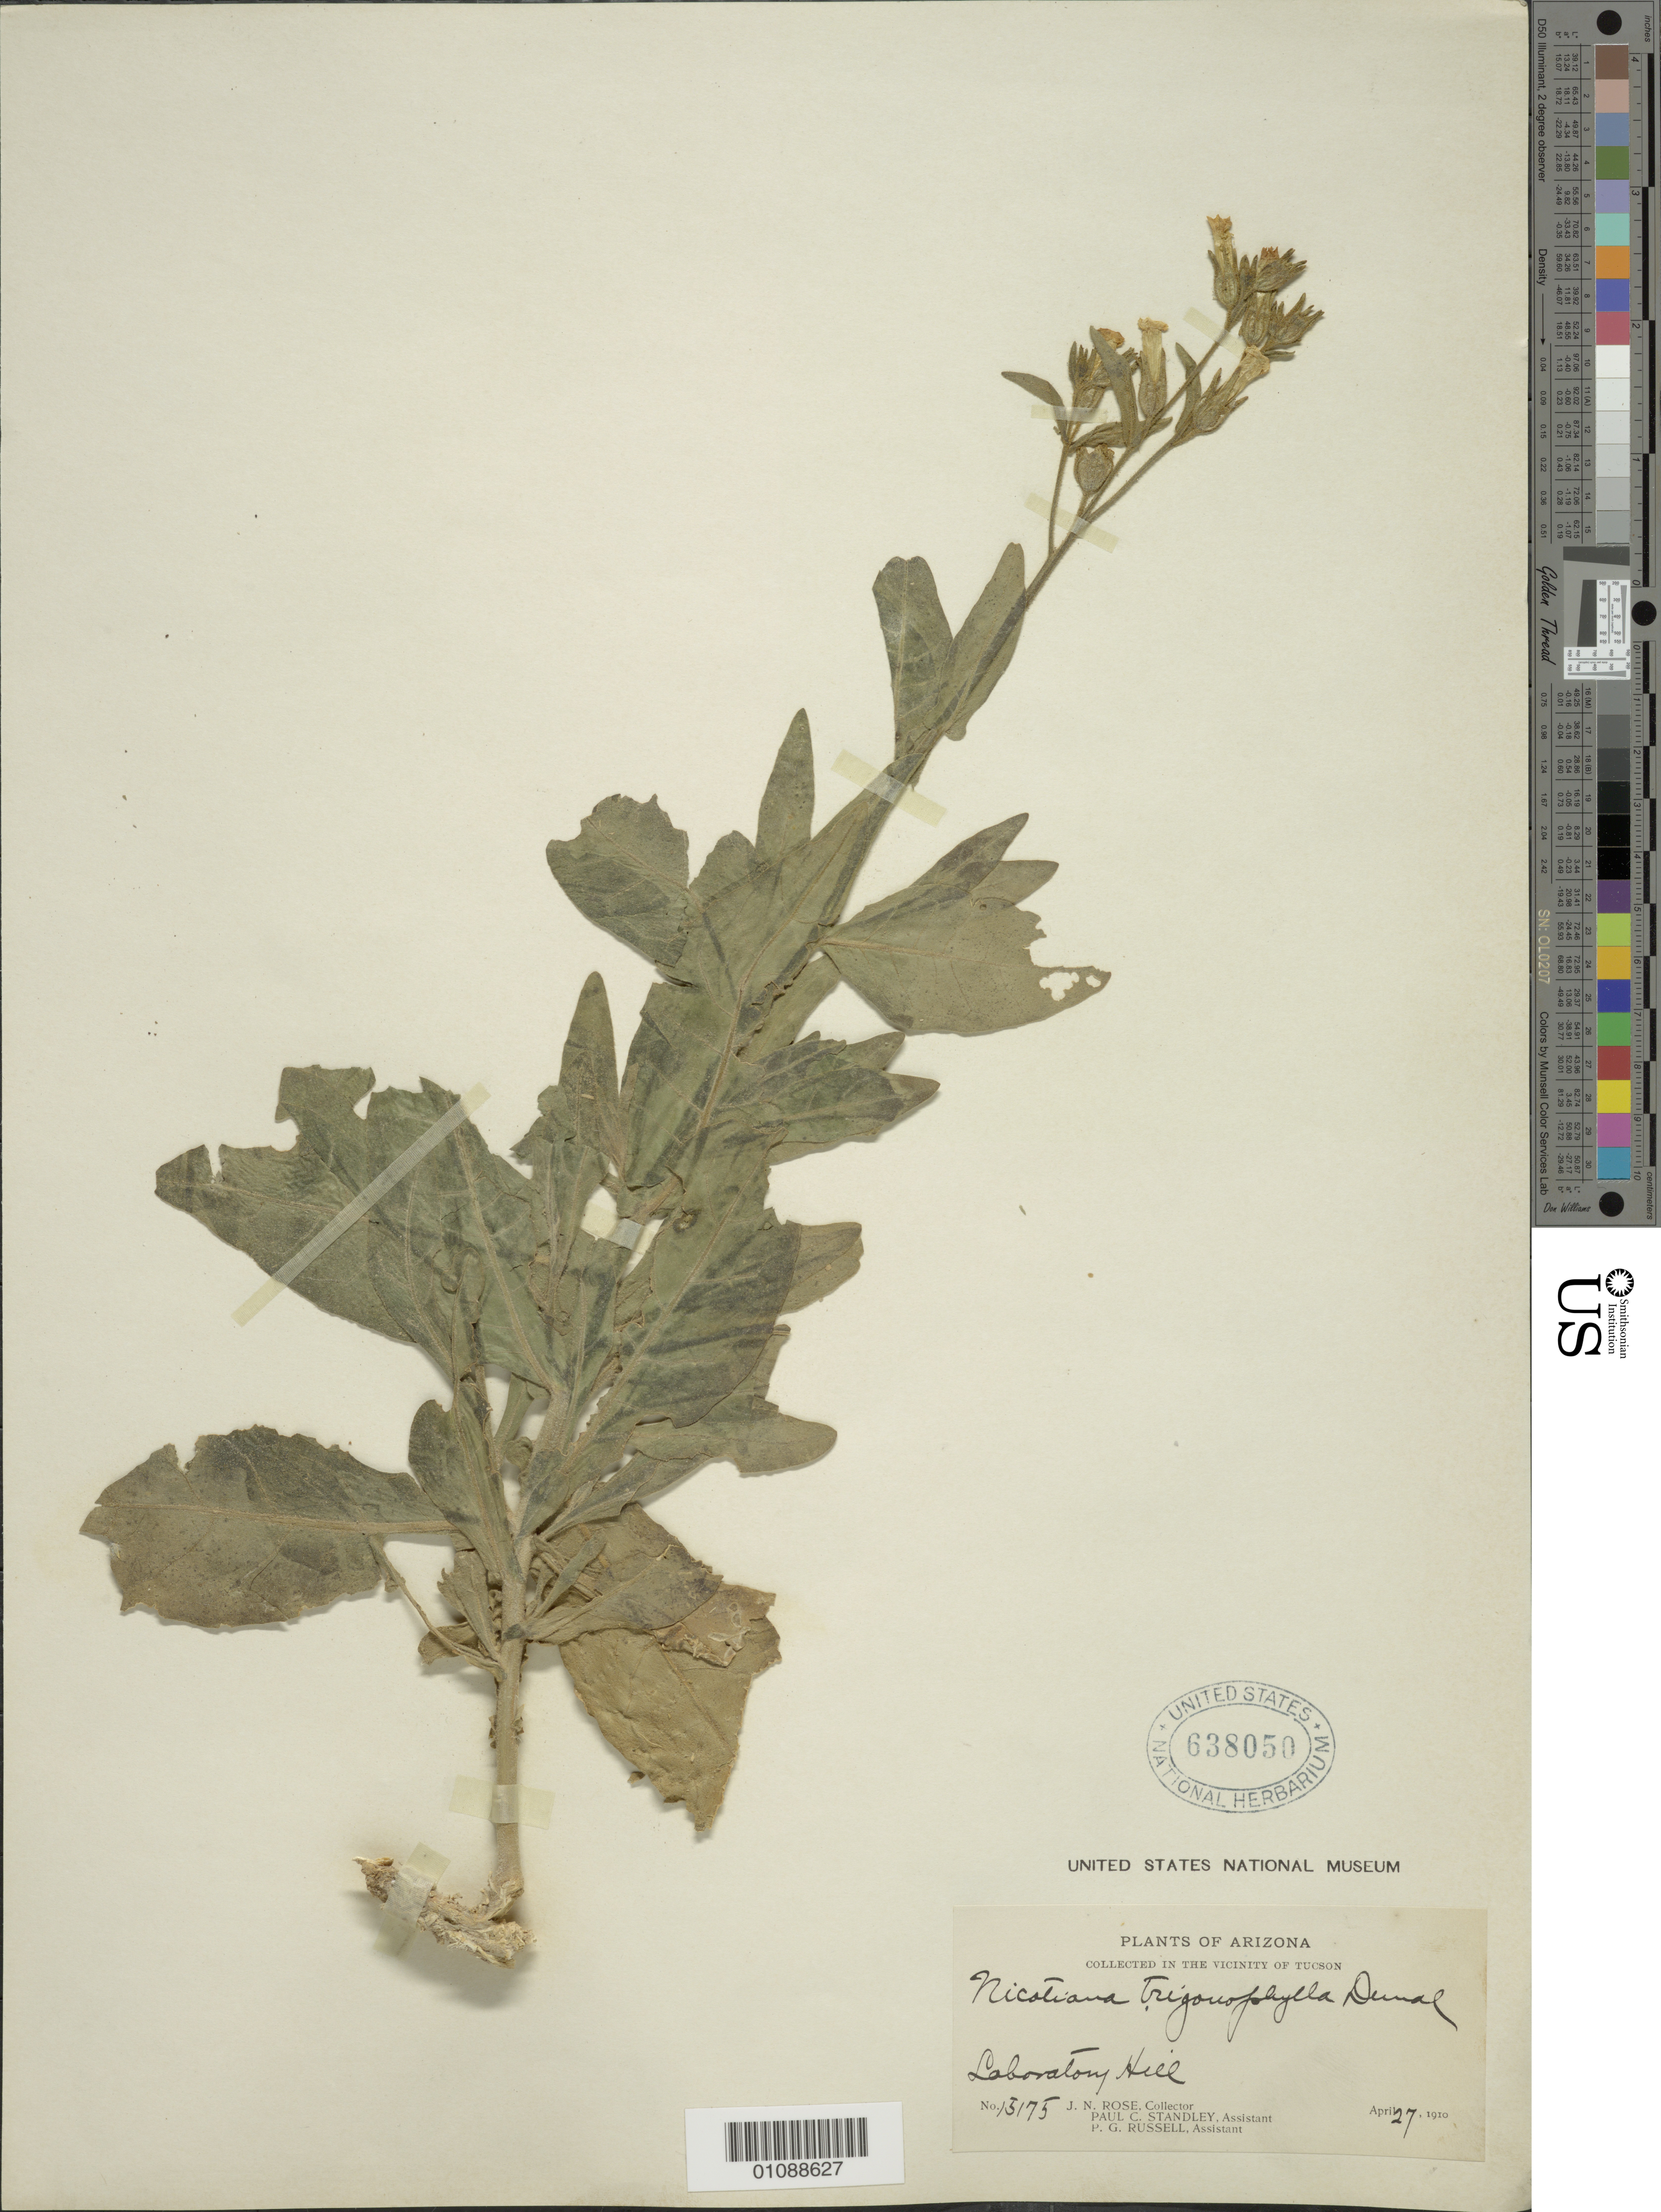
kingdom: Plantae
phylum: Tracheophyta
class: Magnoliopsida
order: Solanales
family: Solanaceae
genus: Nicotiana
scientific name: Nicotiana trigonophylla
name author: Dunal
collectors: J. N. Rose, P. C. Standley & P. G. Russell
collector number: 15175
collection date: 1910-04-27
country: United States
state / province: Arizona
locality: In the vicinity of Tucson, Laboratony Hill.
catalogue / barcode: US 638050